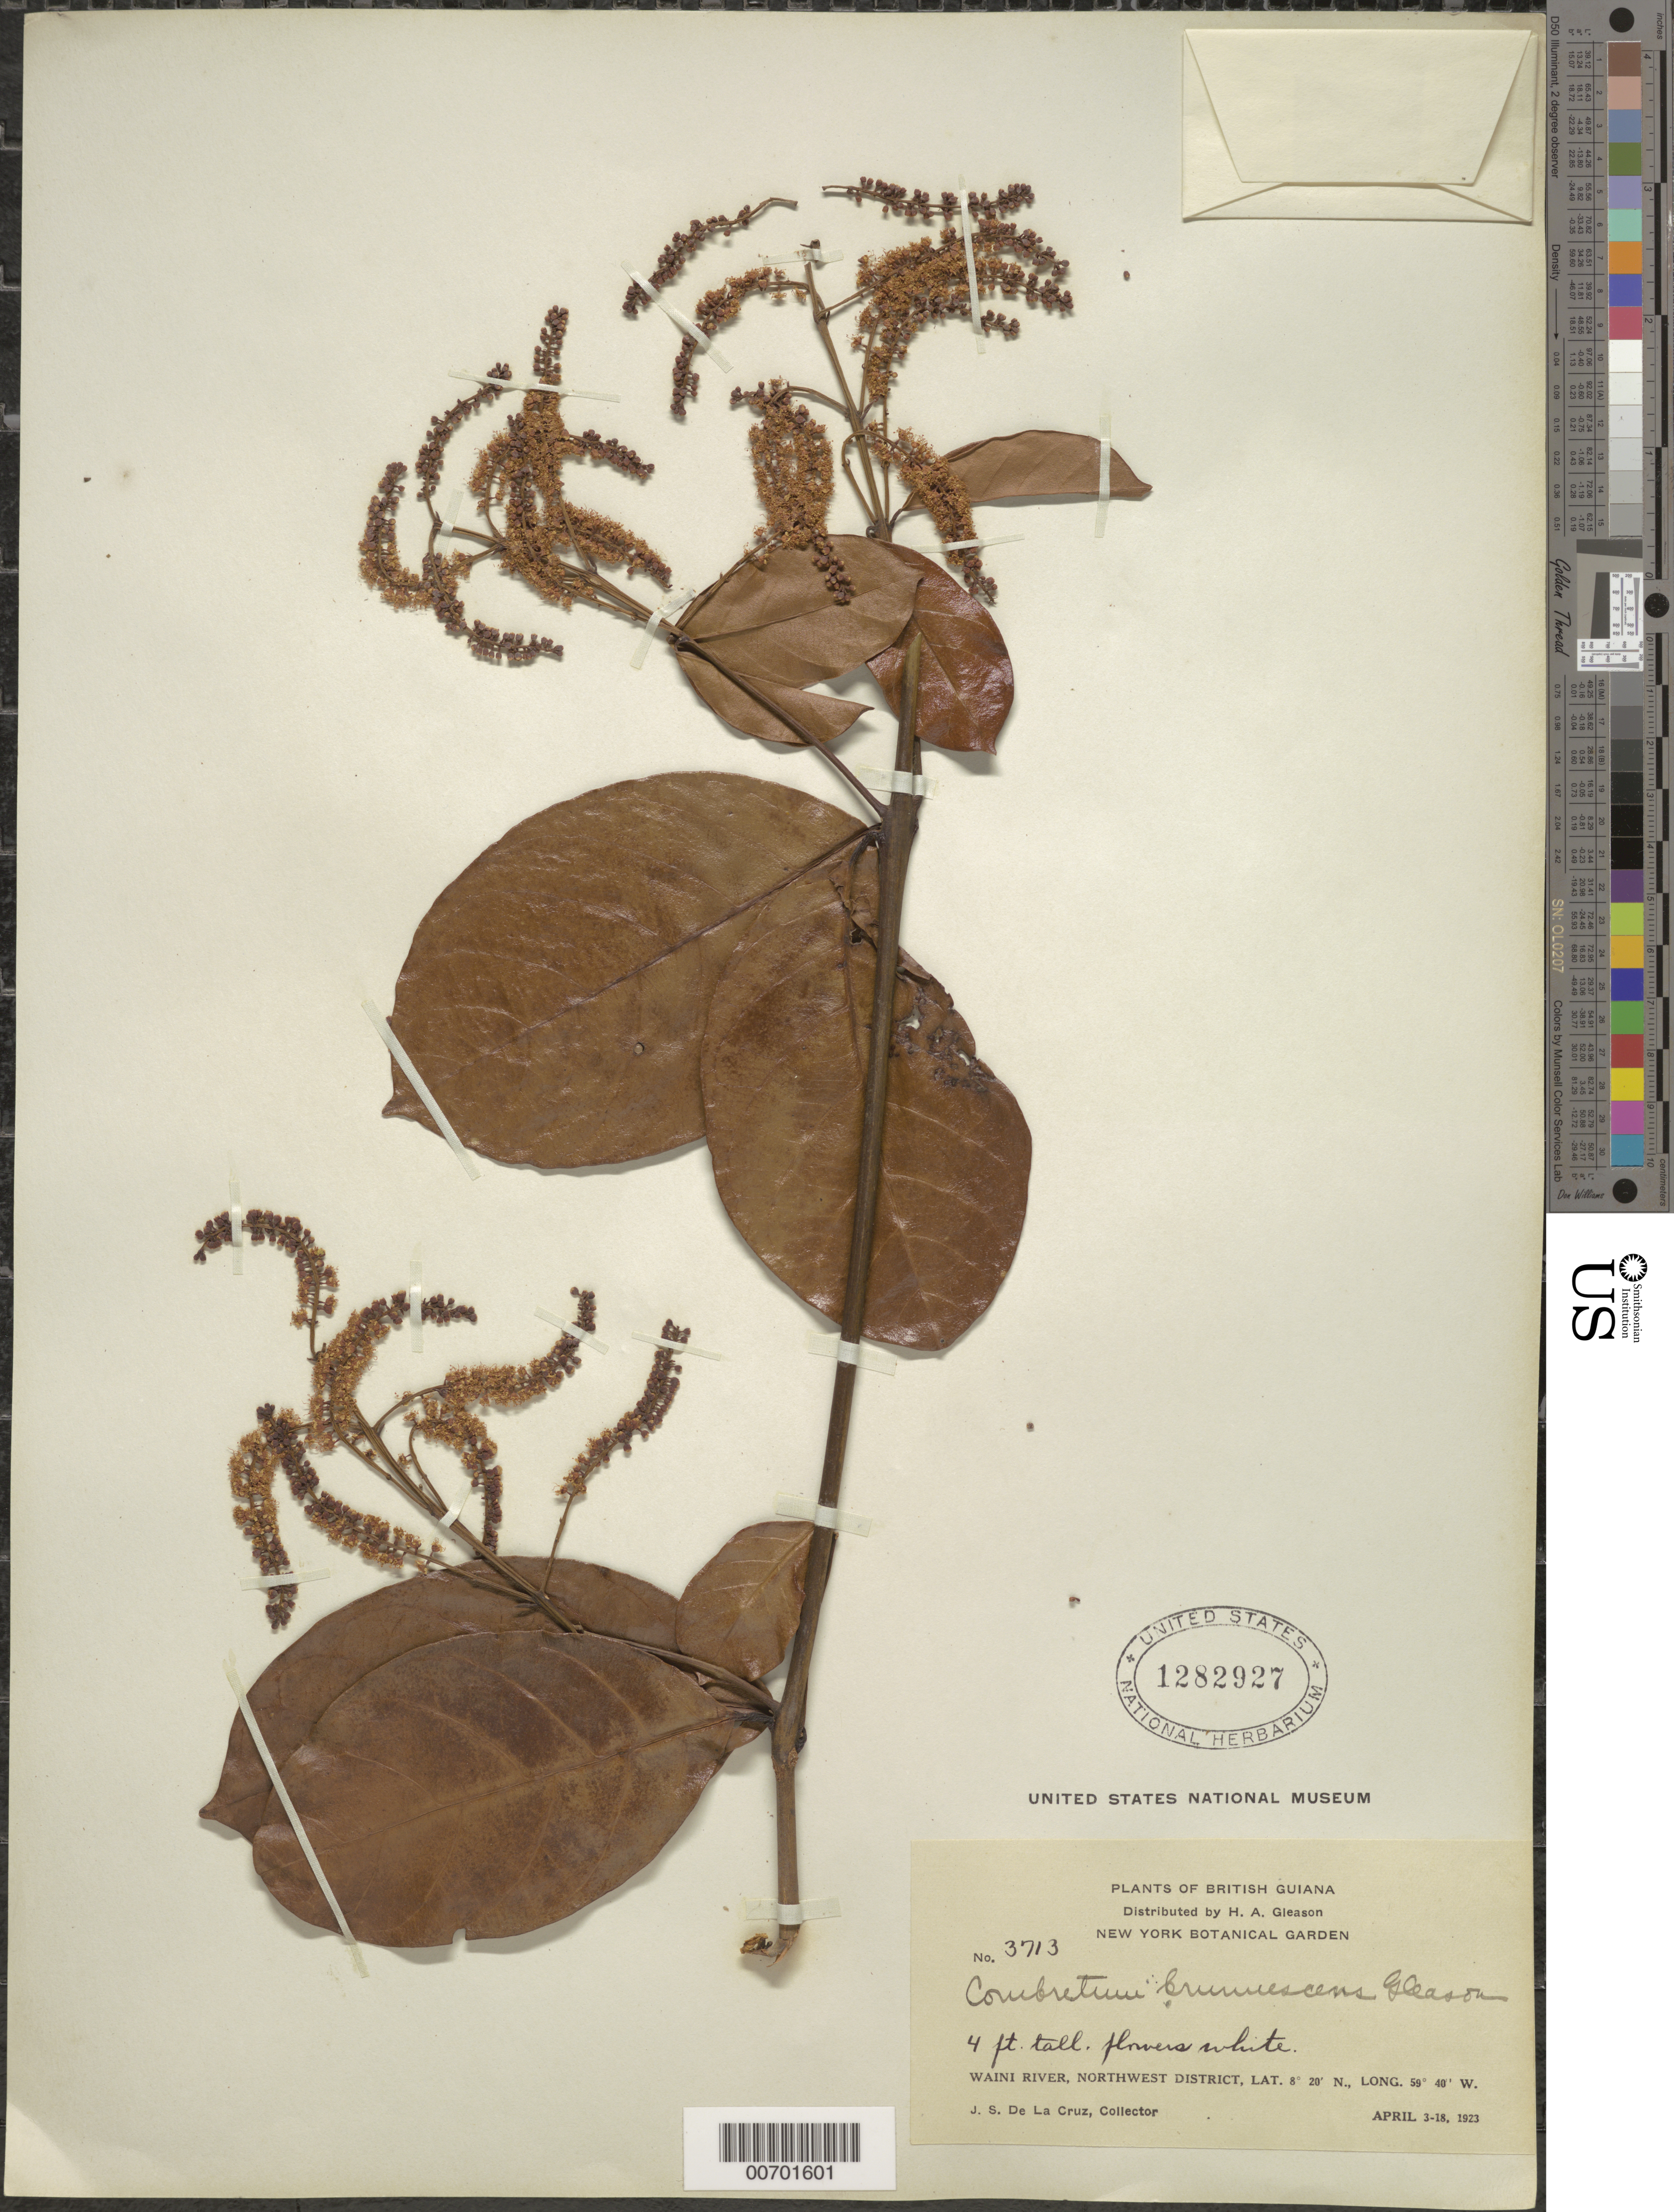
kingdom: Plantae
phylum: Tracheophyta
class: Magnoliopsida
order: Myrtales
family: Combretaceae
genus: Combretum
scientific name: Combretum brunnescens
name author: Gleason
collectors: J. S. de la Cruz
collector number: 3713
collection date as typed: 3-Apr-23 to 18-Apr-23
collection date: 1923-04-03/1923-04-18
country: Guyana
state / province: Barima-Waini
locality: Waini R., NW District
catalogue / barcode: US 1282927